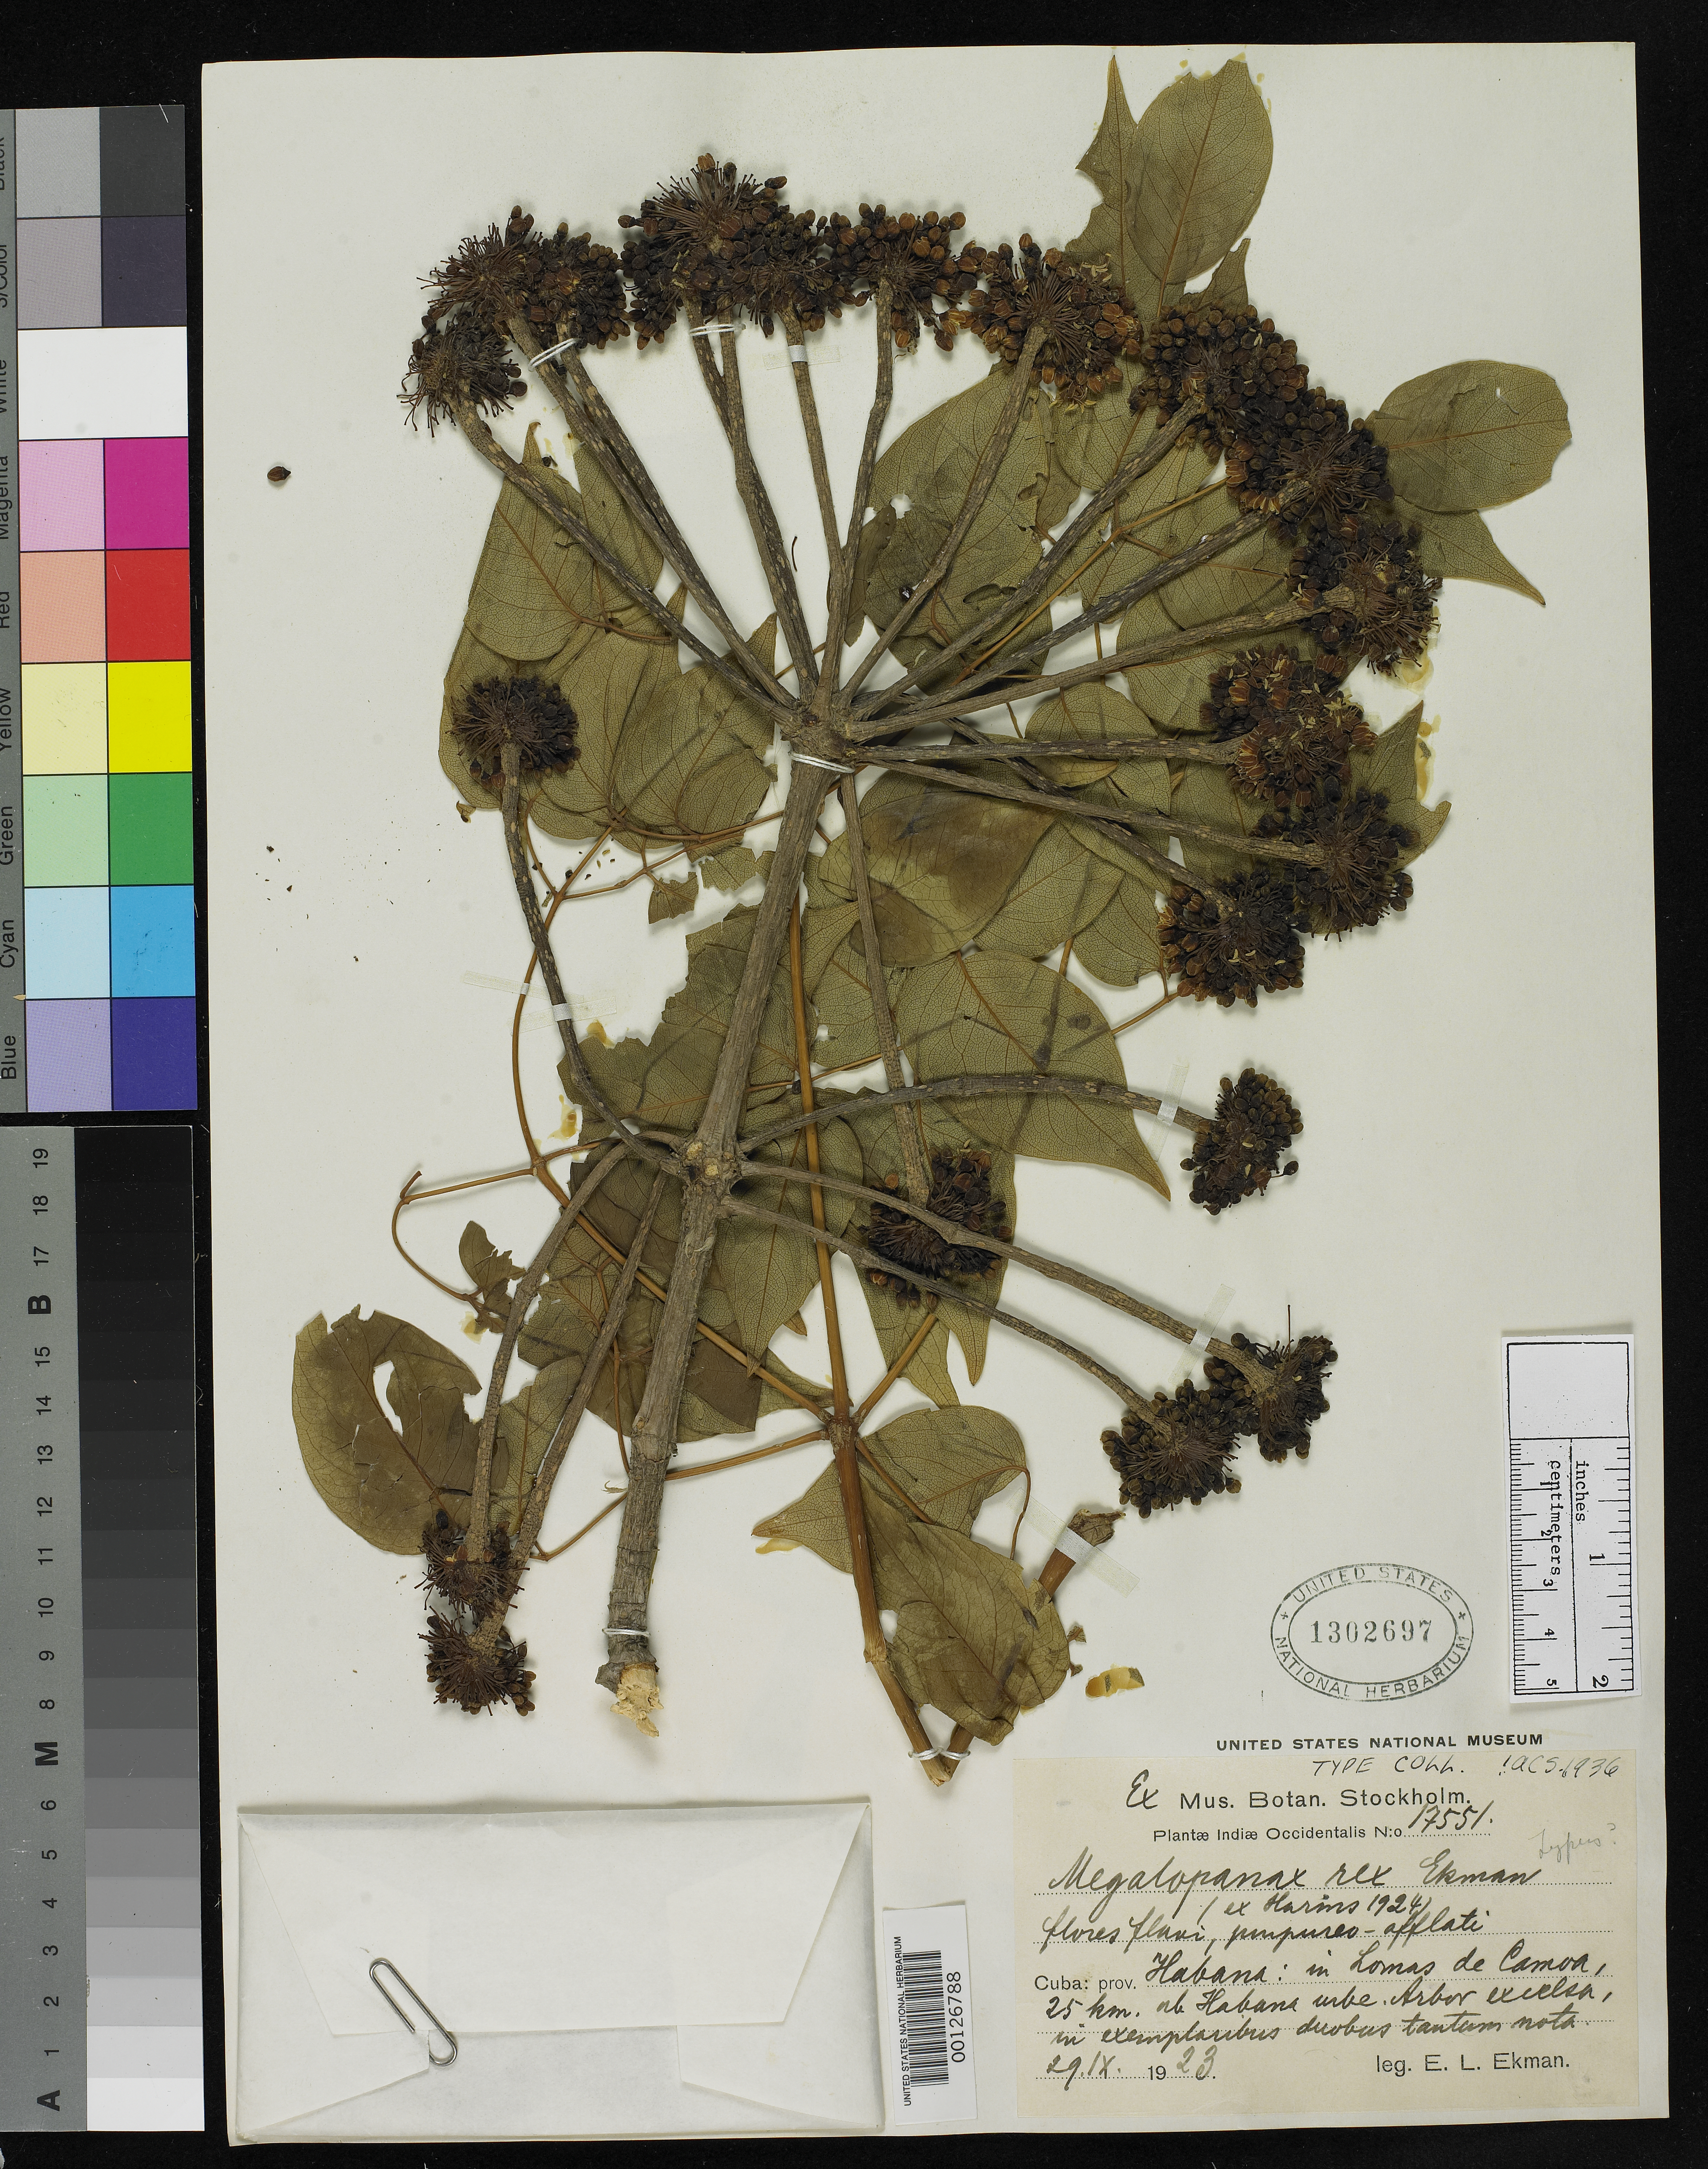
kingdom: Plantae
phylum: Tracheophyta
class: Magnoliopsida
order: Apiales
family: Araliaceae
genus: Megalopanax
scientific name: Megalopanax rex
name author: Ekman ex Harms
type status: Isosyntype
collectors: E. L. Ekman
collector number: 17551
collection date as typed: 29 Sep 1923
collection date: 1923-09-29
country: Cuba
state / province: La Habana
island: Greater Antilles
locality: Lomas de Camoa.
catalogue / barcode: US 1302697